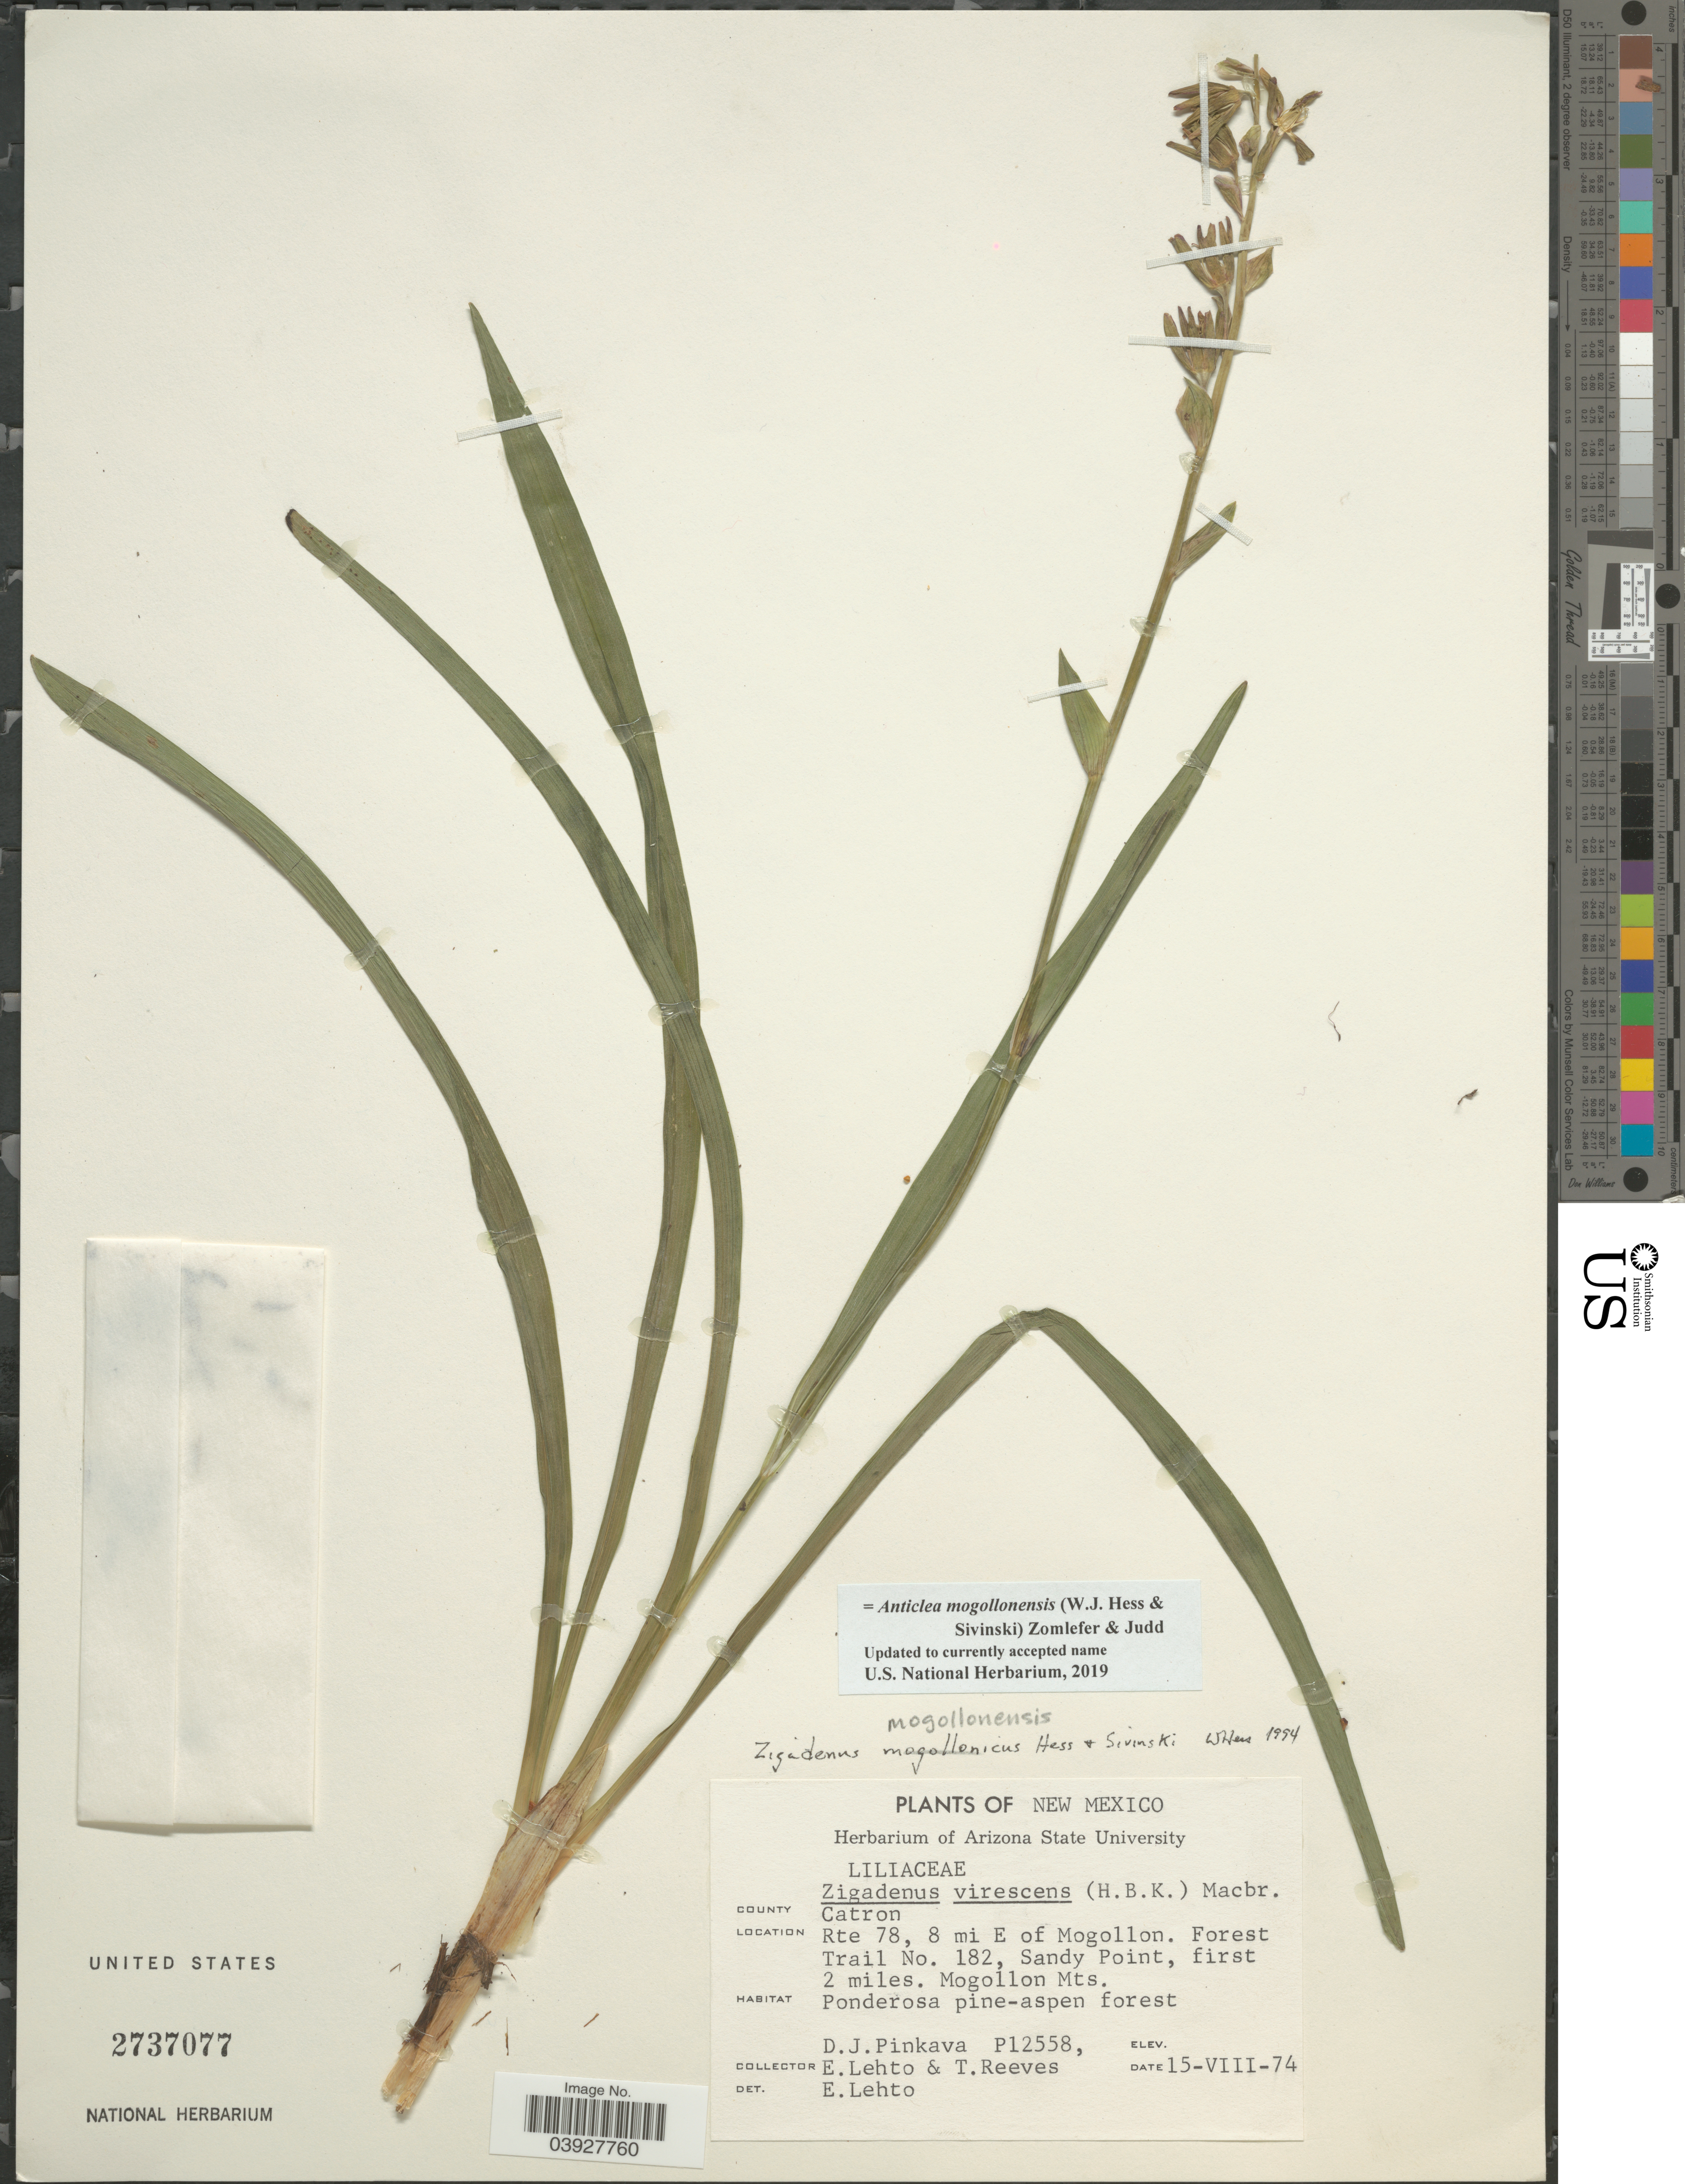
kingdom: Plantae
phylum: Tracheophyta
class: Liliopsida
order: Liliales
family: Melanthiaceae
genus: Anticlea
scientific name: Anticlea mogollonensis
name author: (W.J. Hess & Sivinski) Zomlefer & Judd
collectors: D. J. Pinkava, E. Lehto & T. Reeves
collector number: P12558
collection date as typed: Transcribed d/m/y: 15/8/74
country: United States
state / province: New Mexico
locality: County Catron. Rte 78, 8 mi E of Mogollon. Forest Trail No. 182, Sandy Point, first 2 miles. Mogollon Mts. Ponderosa pine-aspen forest.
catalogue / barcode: US 2737077